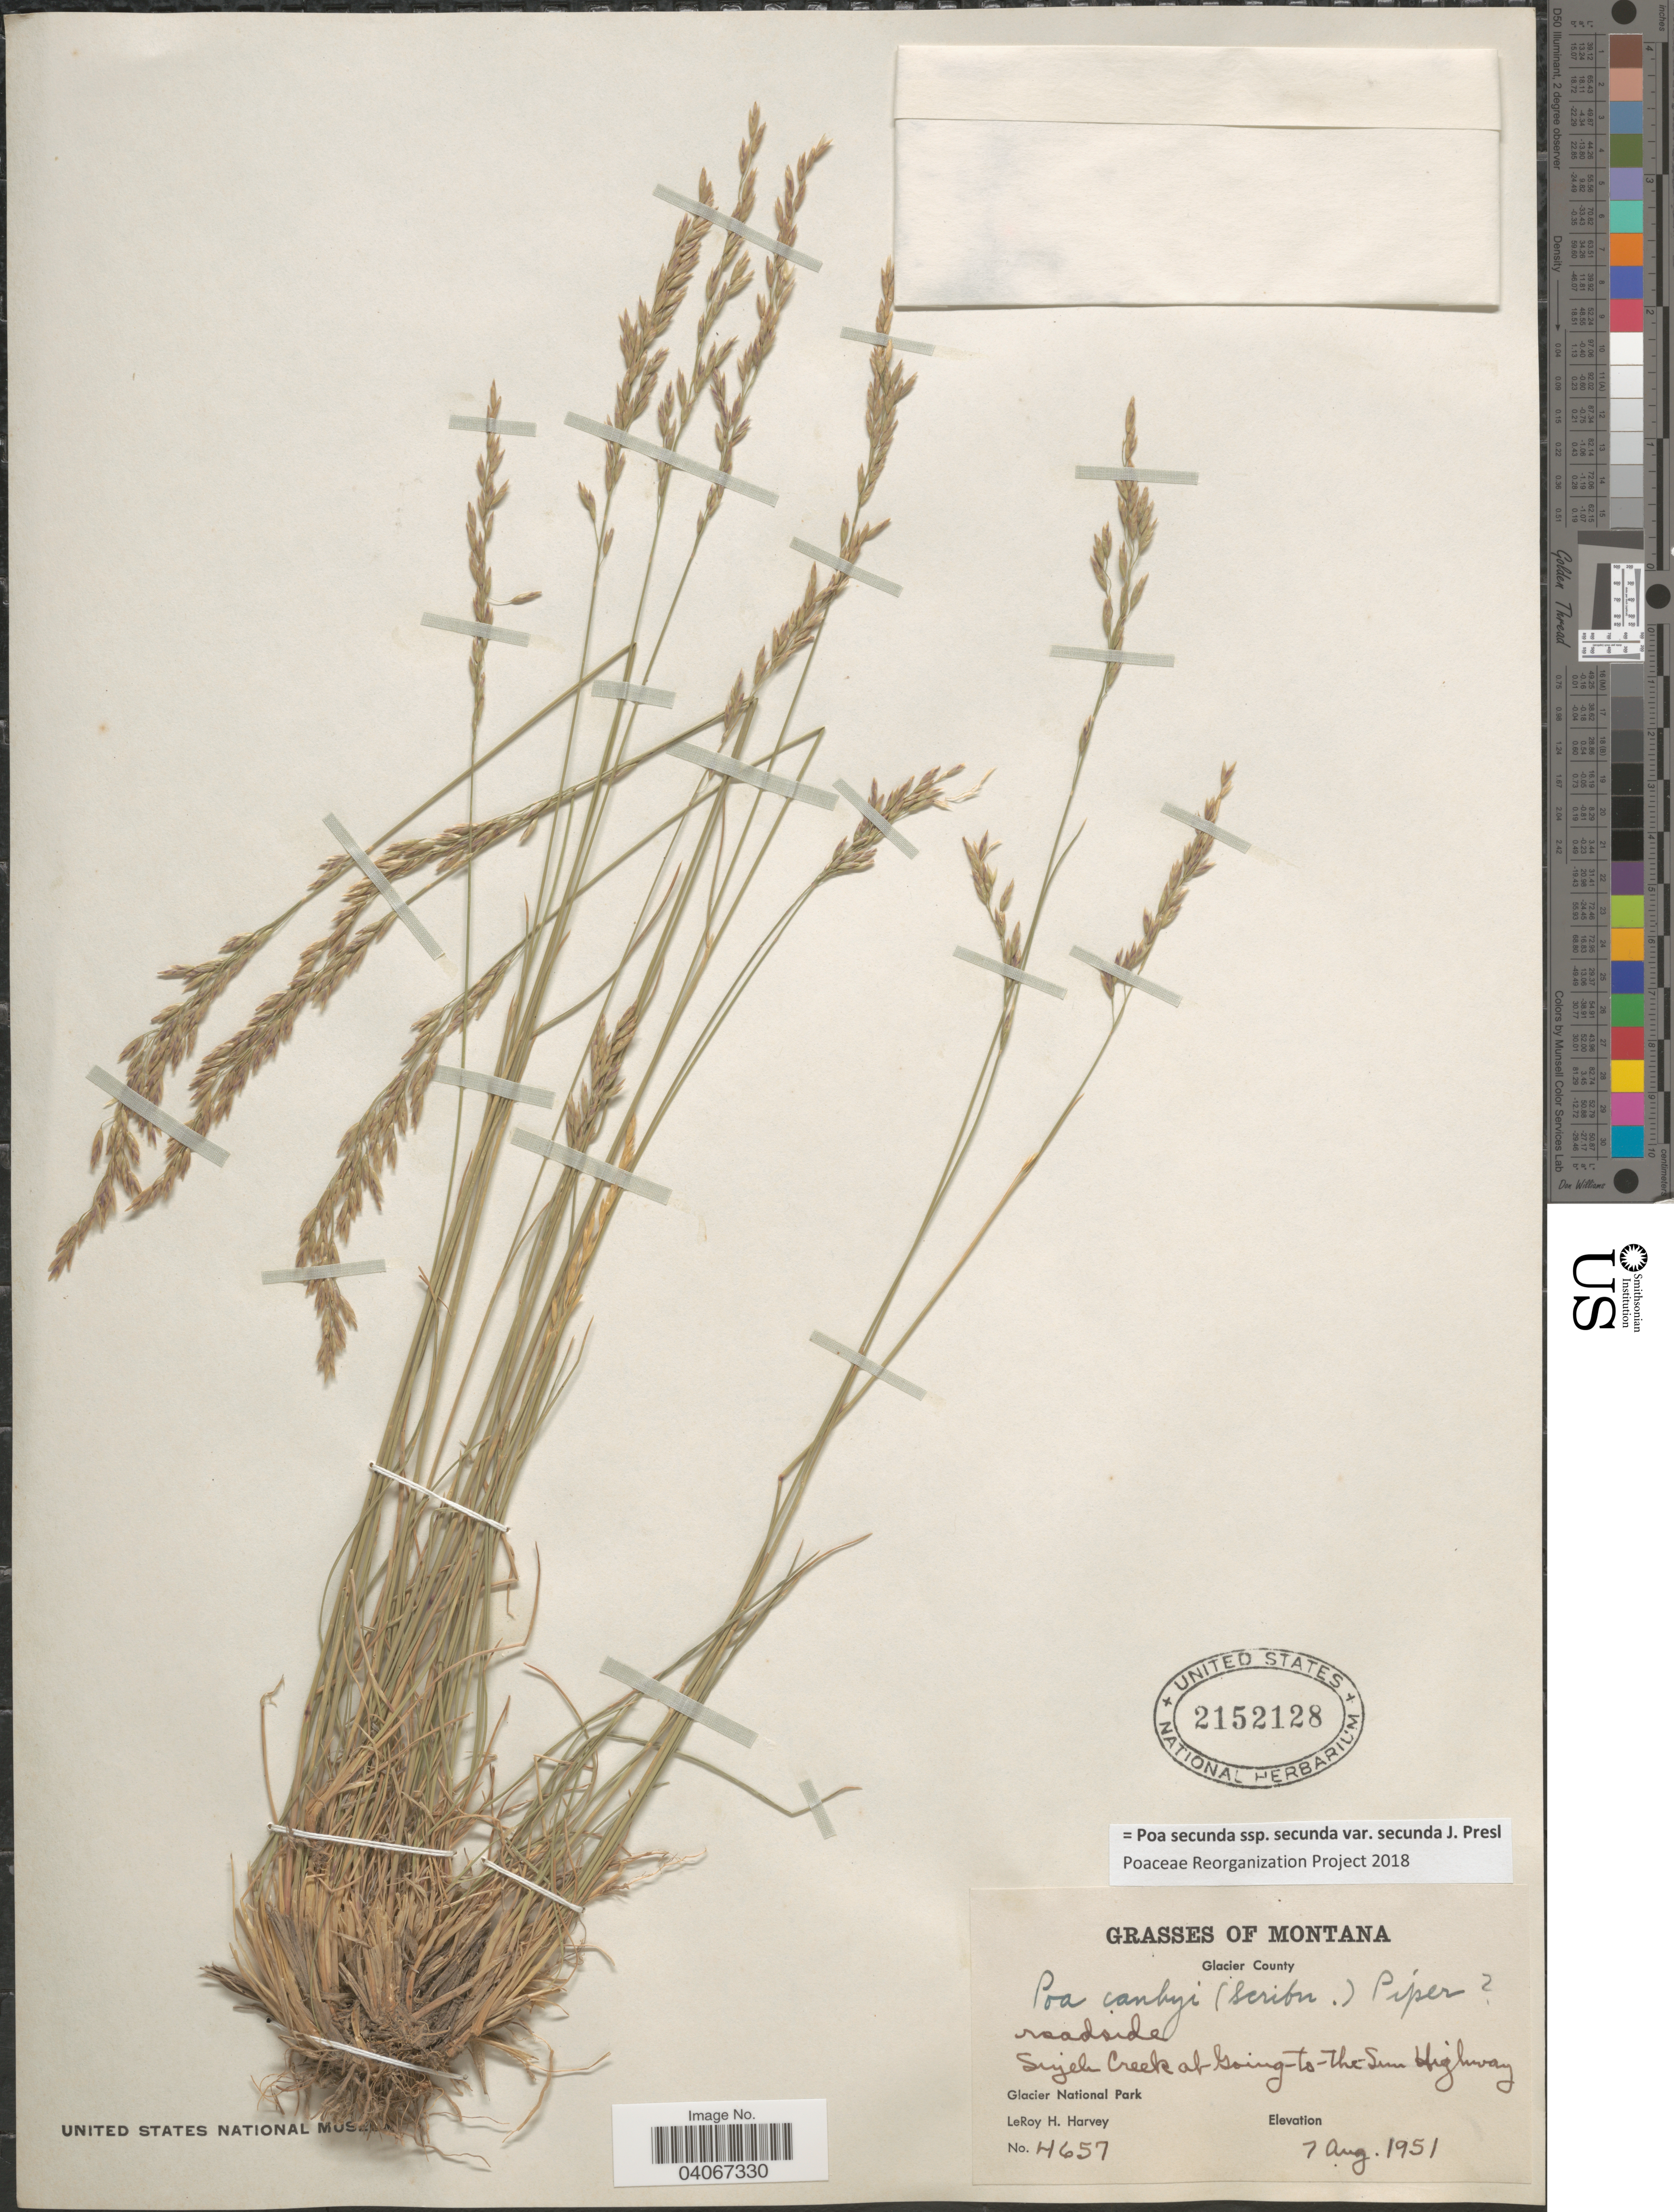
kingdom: Plantae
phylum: Tracheophyta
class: Liliopsida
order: Poales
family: Poaceae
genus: Poa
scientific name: Poa secunda subsp. secunda var. secunda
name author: J. Presl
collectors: L. H. Harvey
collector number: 4657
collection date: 1951-08-07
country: United States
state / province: Montana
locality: Glacier County. Siyeh Creek at Going-to-the-Sun Highway. Glacier National Park.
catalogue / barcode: US 2152128